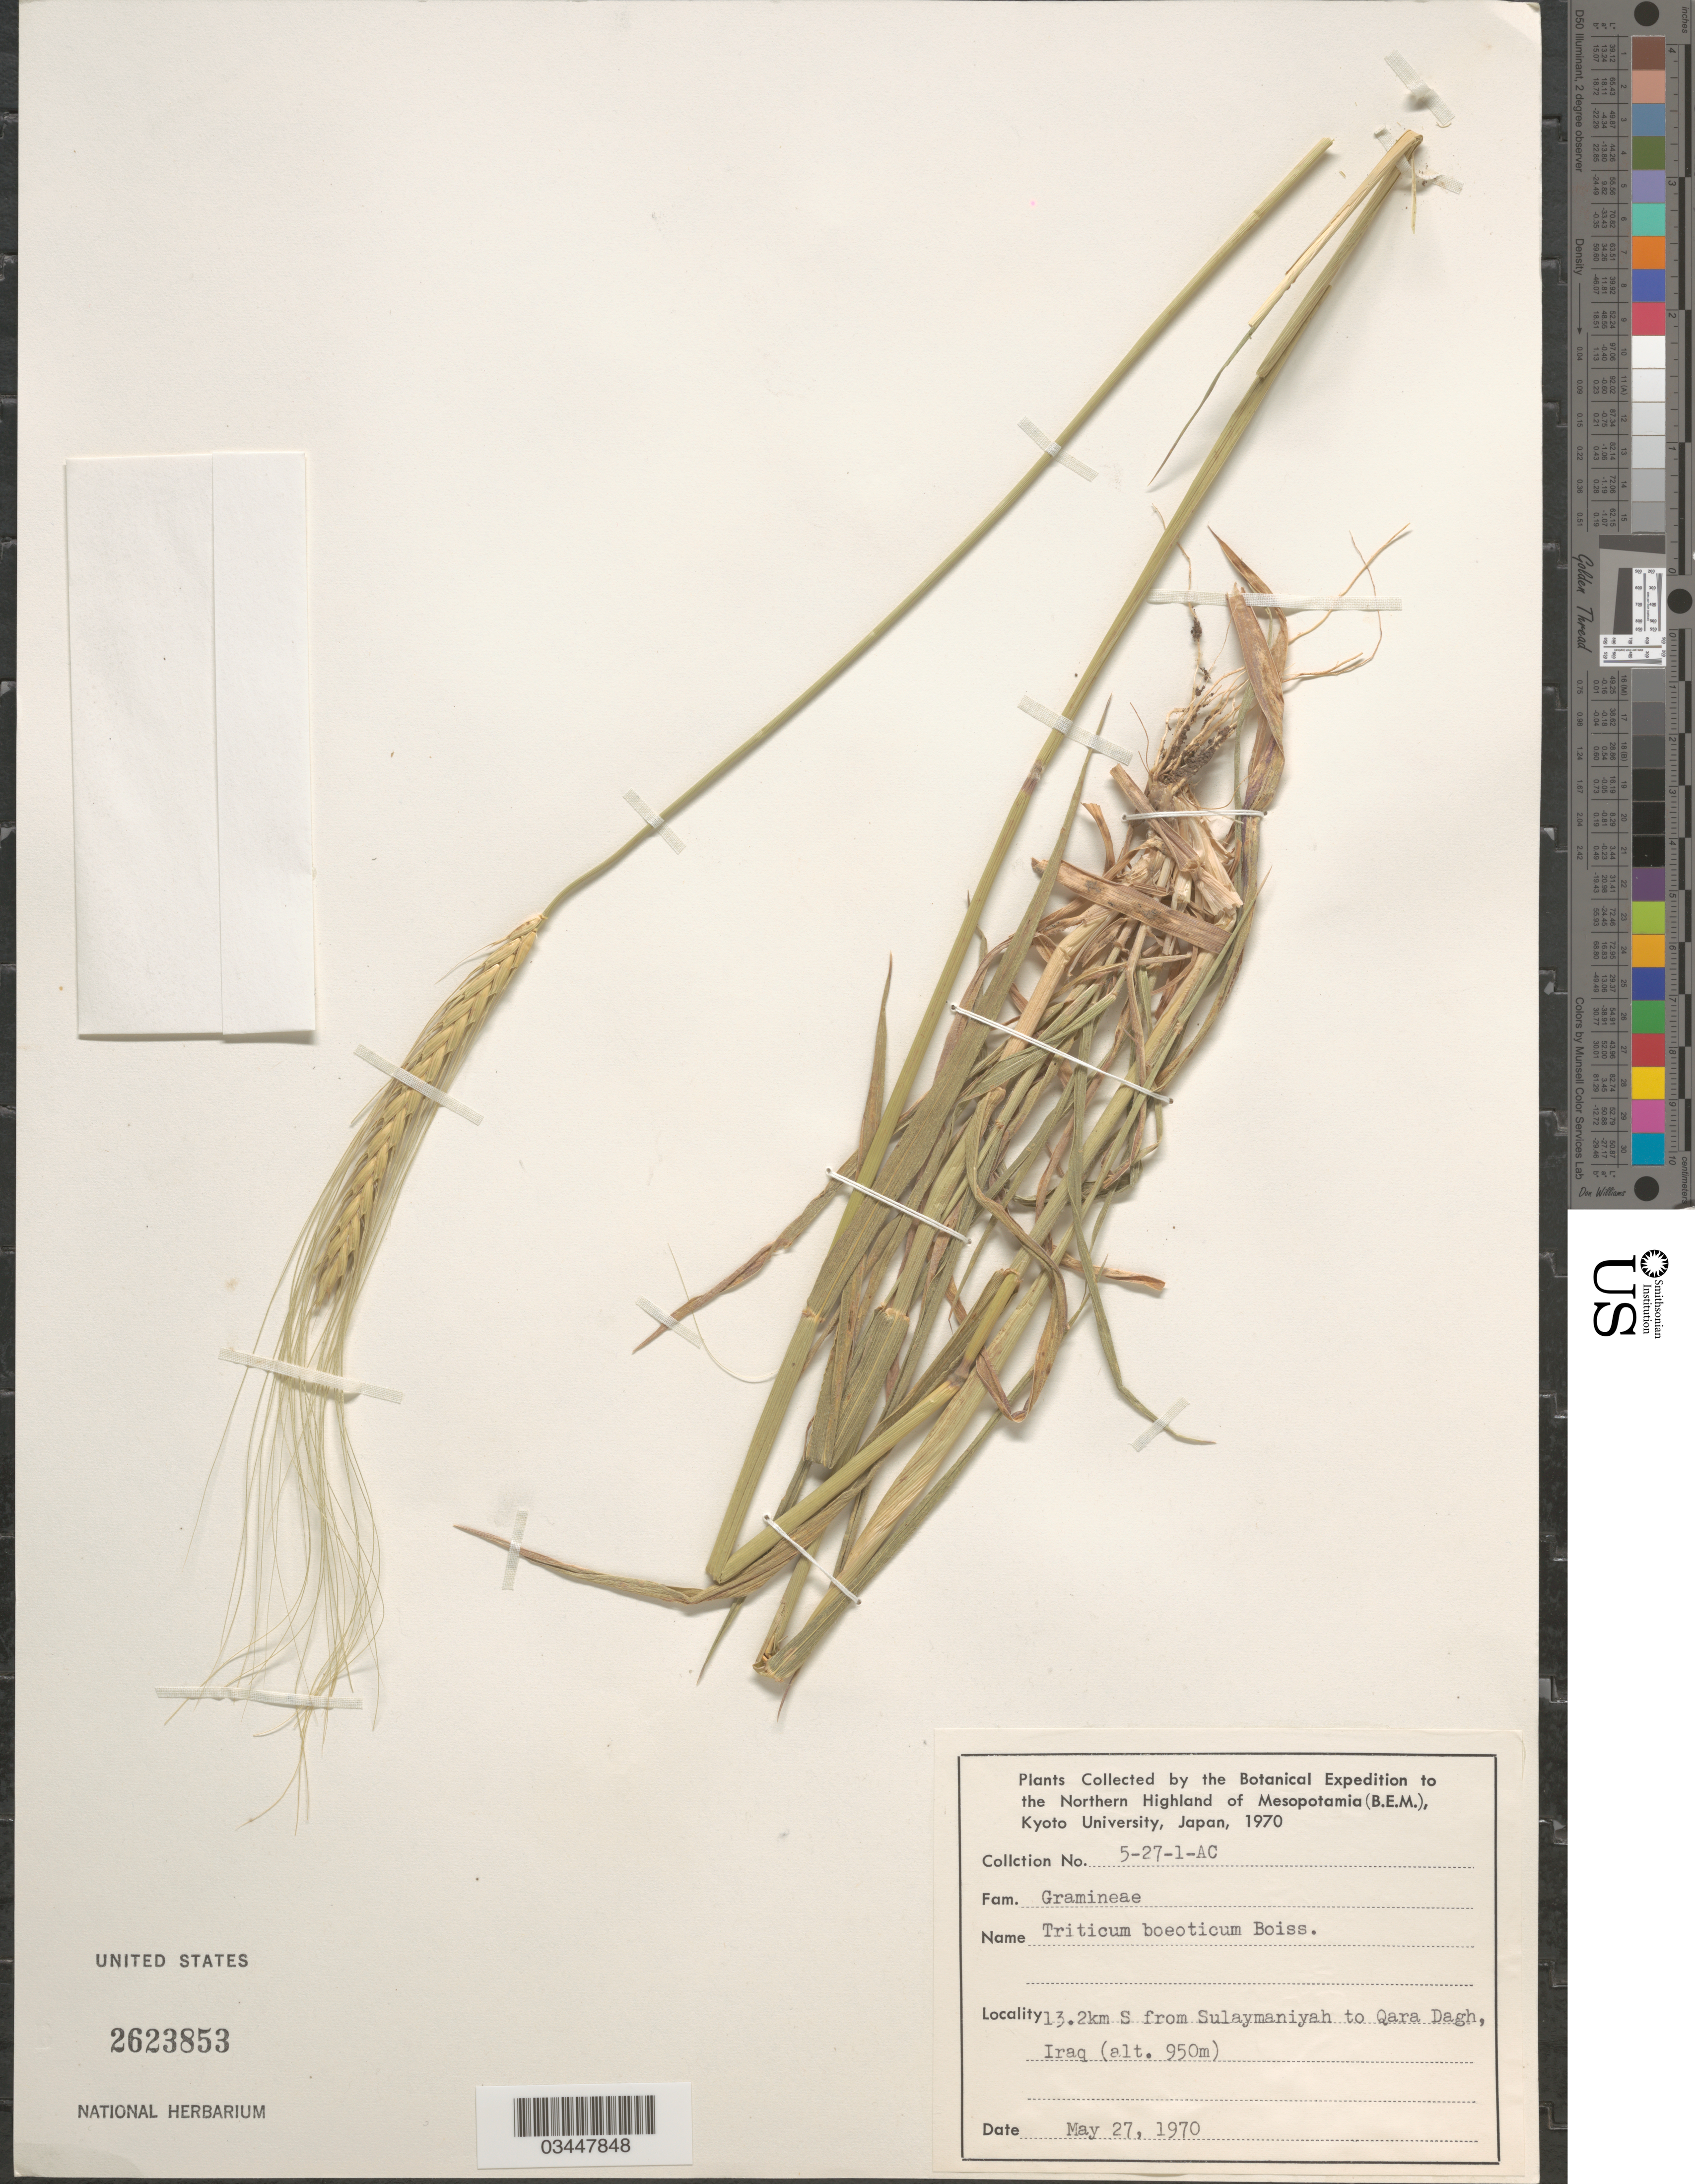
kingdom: Plantae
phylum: Tracheophyta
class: Liliopsida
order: Poales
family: Poaceae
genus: Triticum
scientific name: Triticum boeoticum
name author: Boiss.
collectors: Botanical Expedition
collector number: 5-27-1-AC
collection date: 1970-05-27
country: Iraq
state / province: As Sulaymānīyah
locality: To the Northern Highland of Mesopotamia (B.E.M.). 13.2km S from Sulaymaniyah to Qara Dagh.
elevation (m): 950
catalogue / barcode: US 2623853